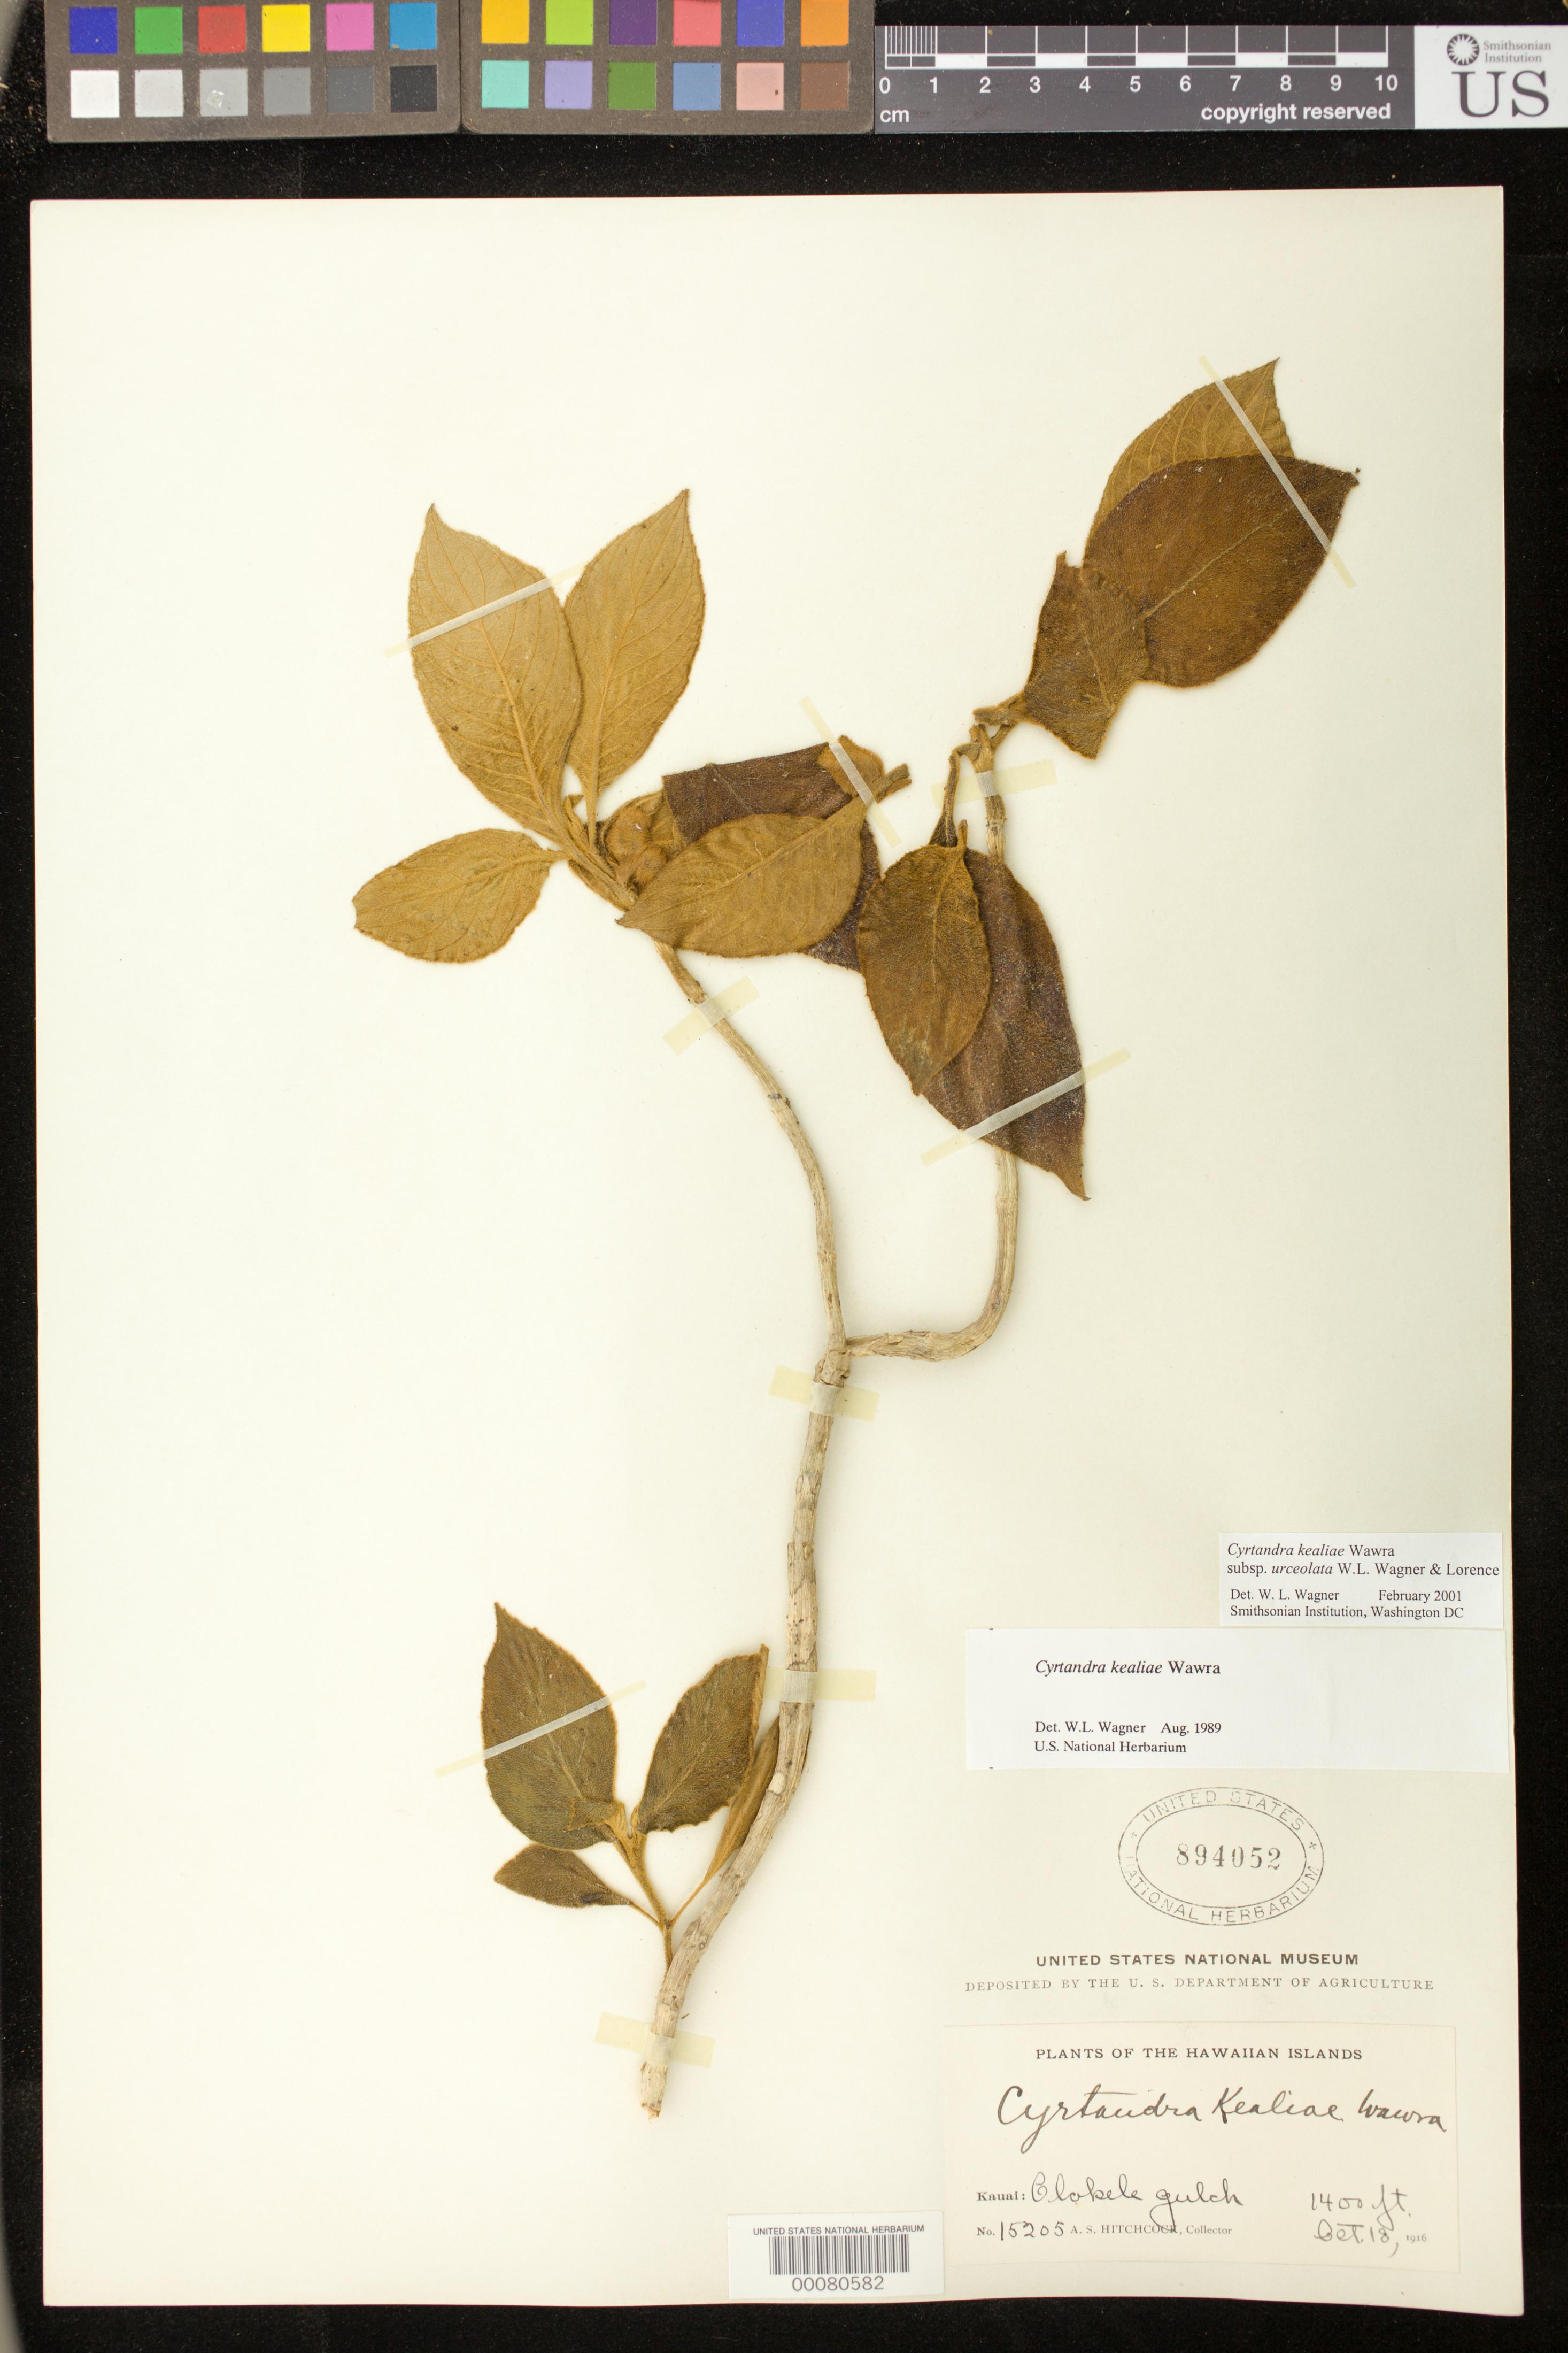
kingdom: Plantae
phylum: Tracheophyta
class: Magnoliopsida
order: Lamiales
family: Gesneriaceae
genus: Cyrtandra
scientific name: Cyrtandra kealiae subsp. urceolata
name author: W.L. Wagner & Lorence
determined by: Wagner, W. L., (BOT), Smithsonian Institution - National Museum of Natural History (UNITED STATES)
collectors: A. S. Hitchcock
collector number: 15205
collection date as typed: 18 Oct 1916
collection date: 1916-10-18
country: United States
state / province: Hawaii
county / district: Kauai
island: Kaua'i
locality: Olokele gulch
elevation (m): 427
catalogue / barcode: US 894052